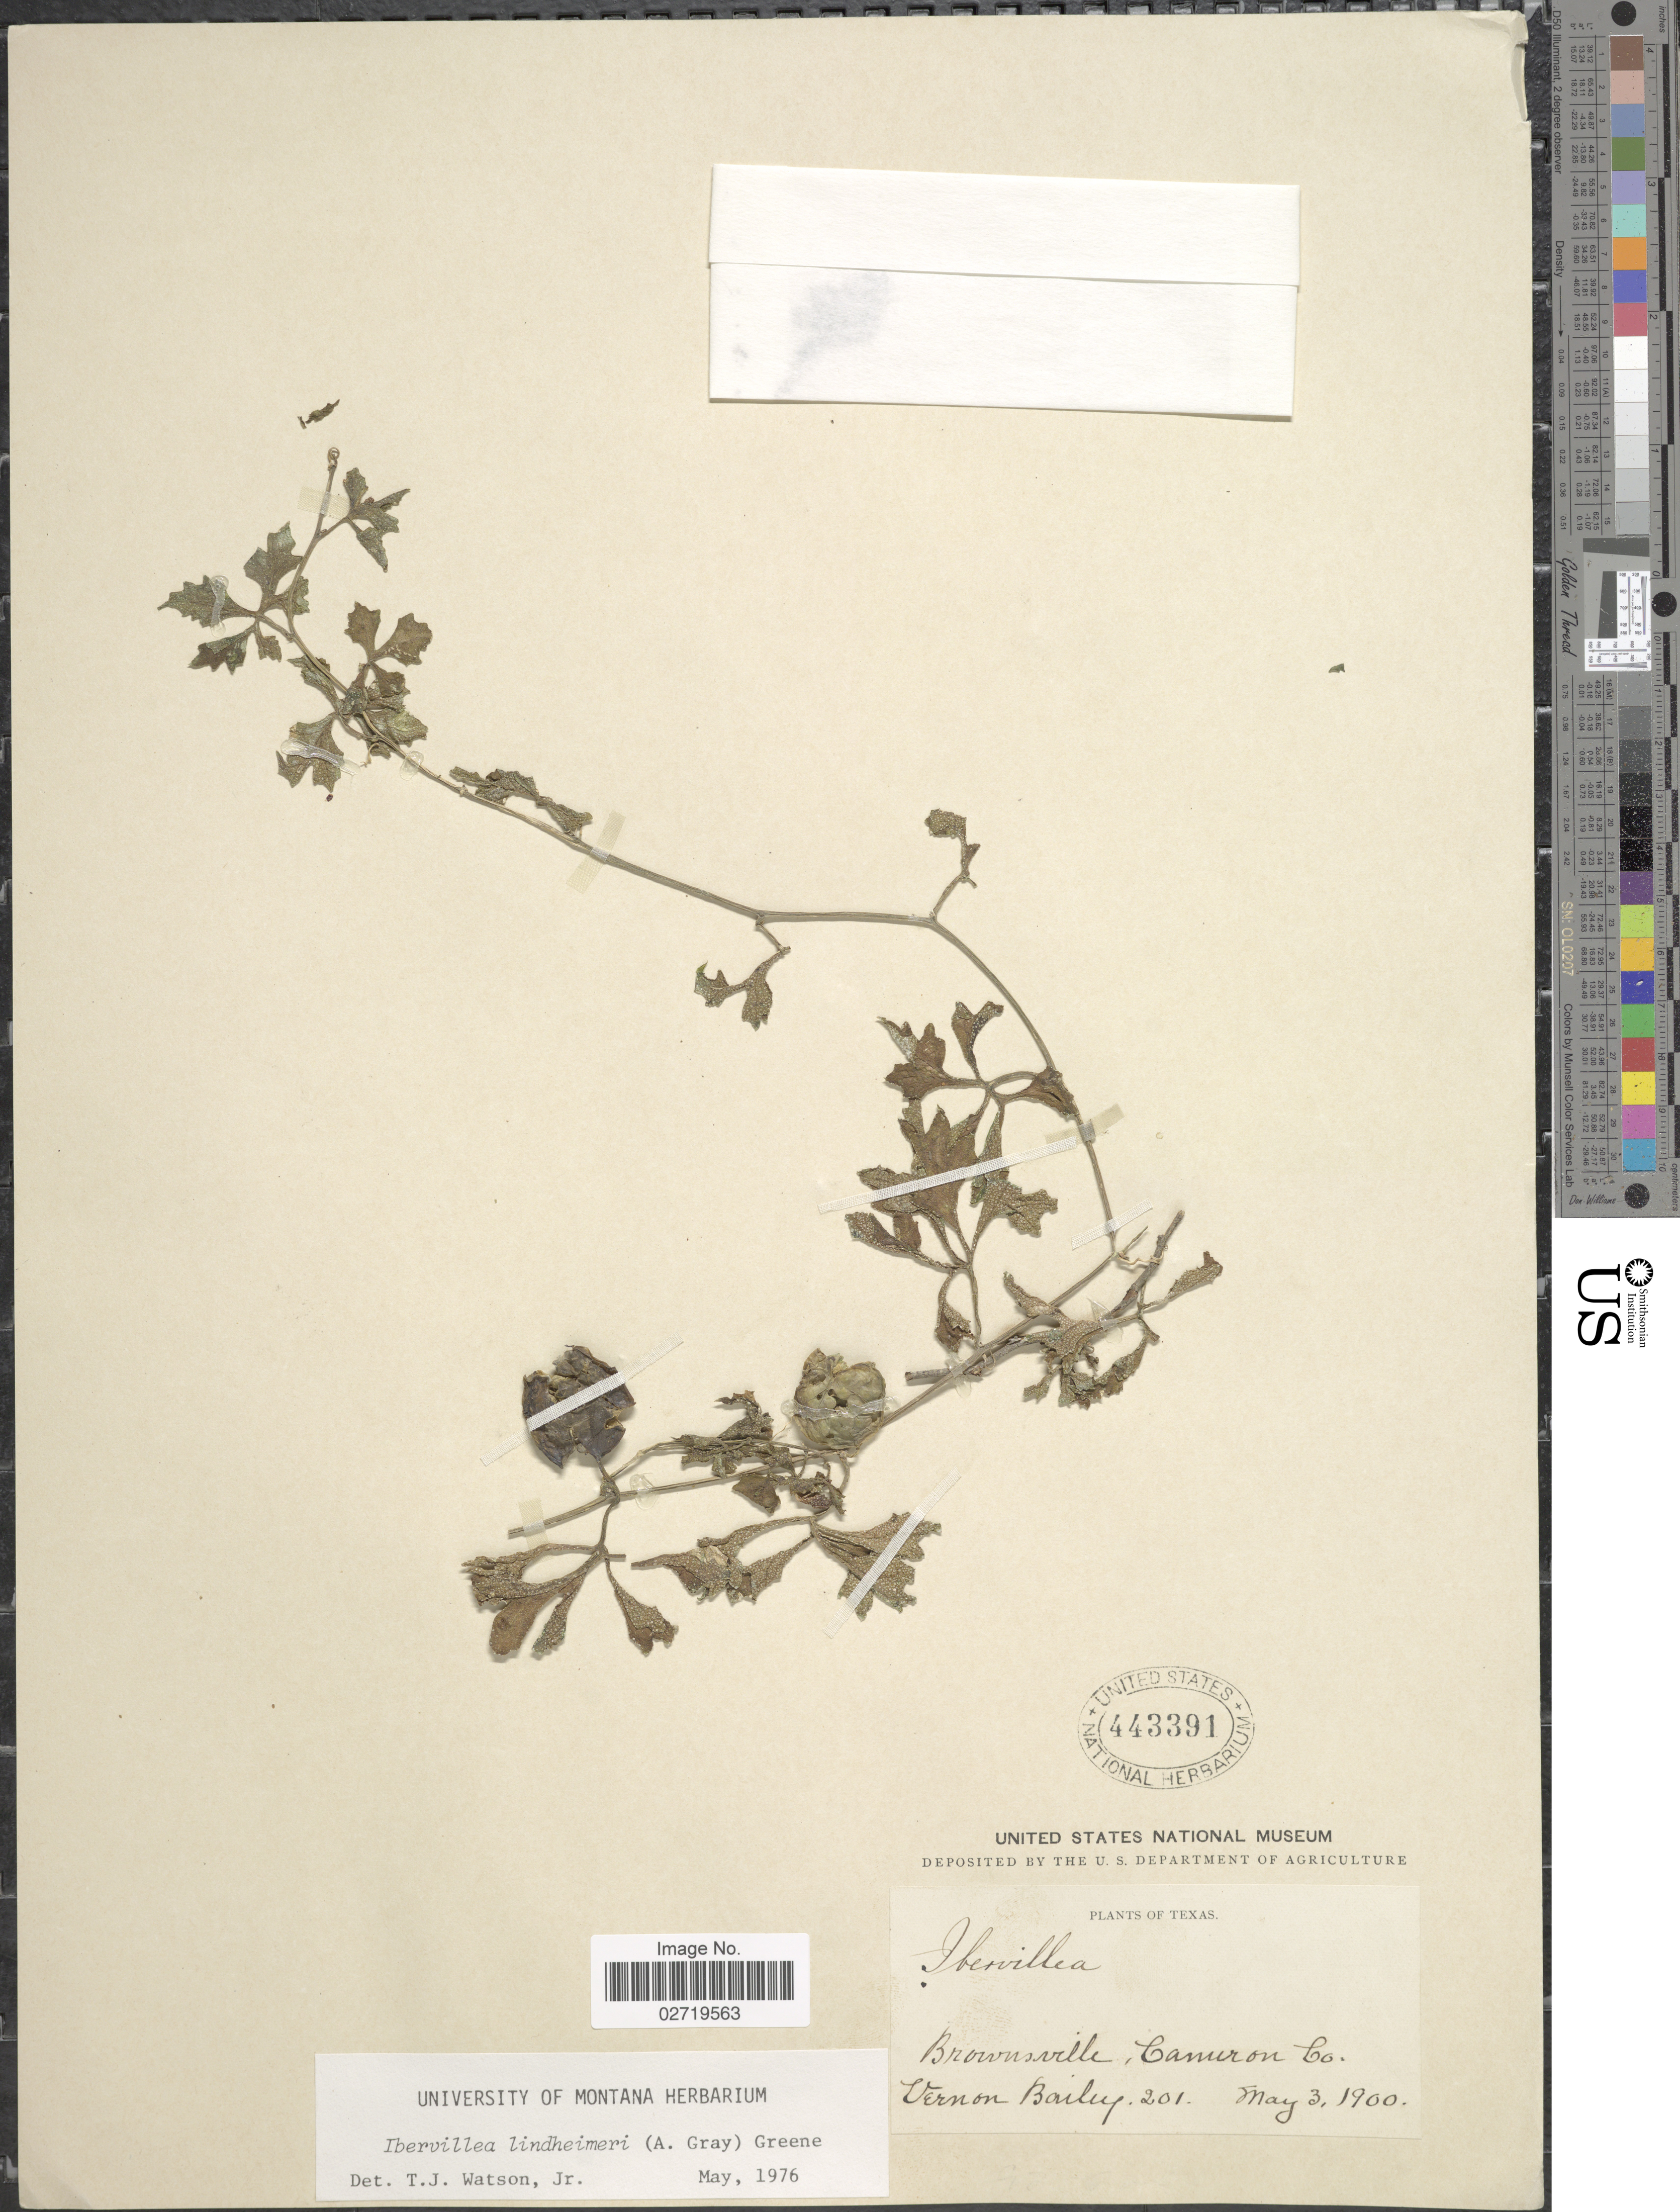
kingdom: Plantae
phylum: Tracheophyta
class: Magnoliopsida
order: Cucurbitales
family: Cucurbitaceae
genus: Ibervillea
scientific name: Ibervillea lindheimeri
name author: (A. Gray) Greene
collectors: V. O. Bailey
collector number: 201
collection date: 1900-05-03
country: United States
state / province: Texas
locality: Brownsville, Cameron Co.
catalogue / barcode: US 443391